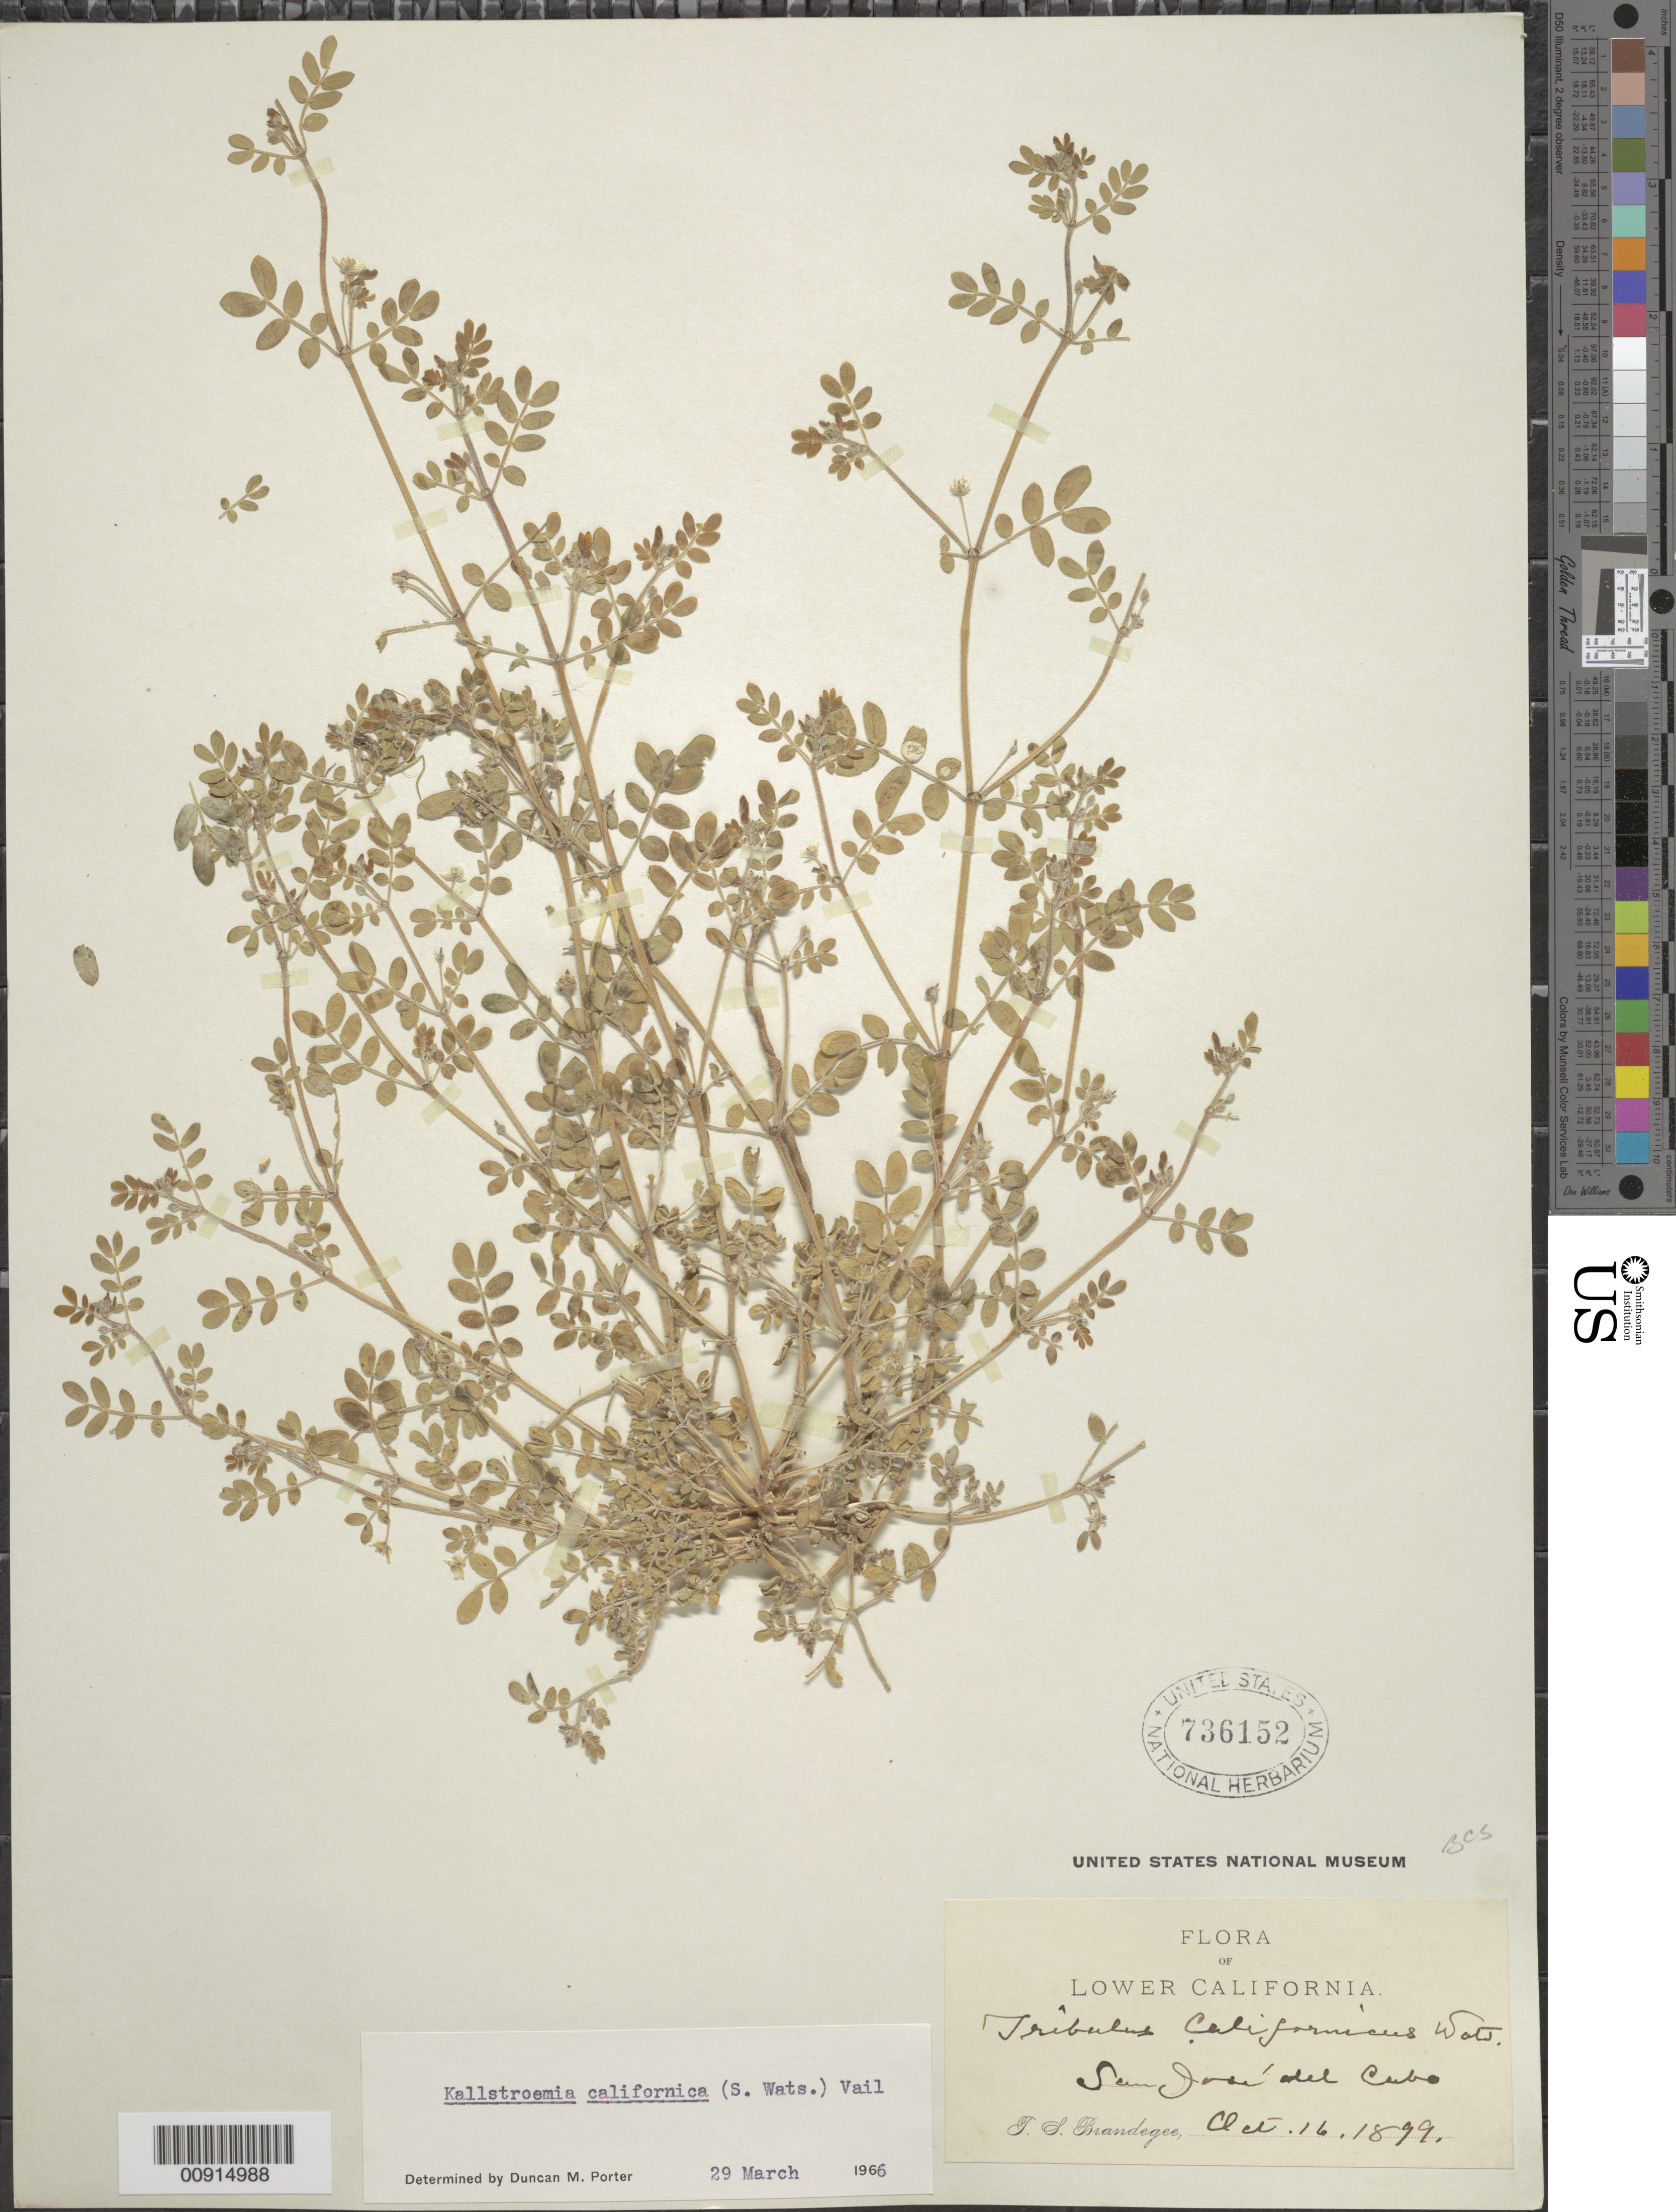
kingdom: Plantae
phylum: Tracheophyta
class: Magnoliopsida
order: Zygophyllales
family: Zygophyllaceae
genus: Kallstroemia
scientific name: Kallstroemia californica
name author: (S. Watson) Vail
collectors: T. S. Brandegee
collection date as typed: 16 Oct 1899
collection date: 1899-10-16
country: Mexico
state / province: Baja California Sur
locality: San José del Cabo. Lower California.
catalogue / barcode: US 736152